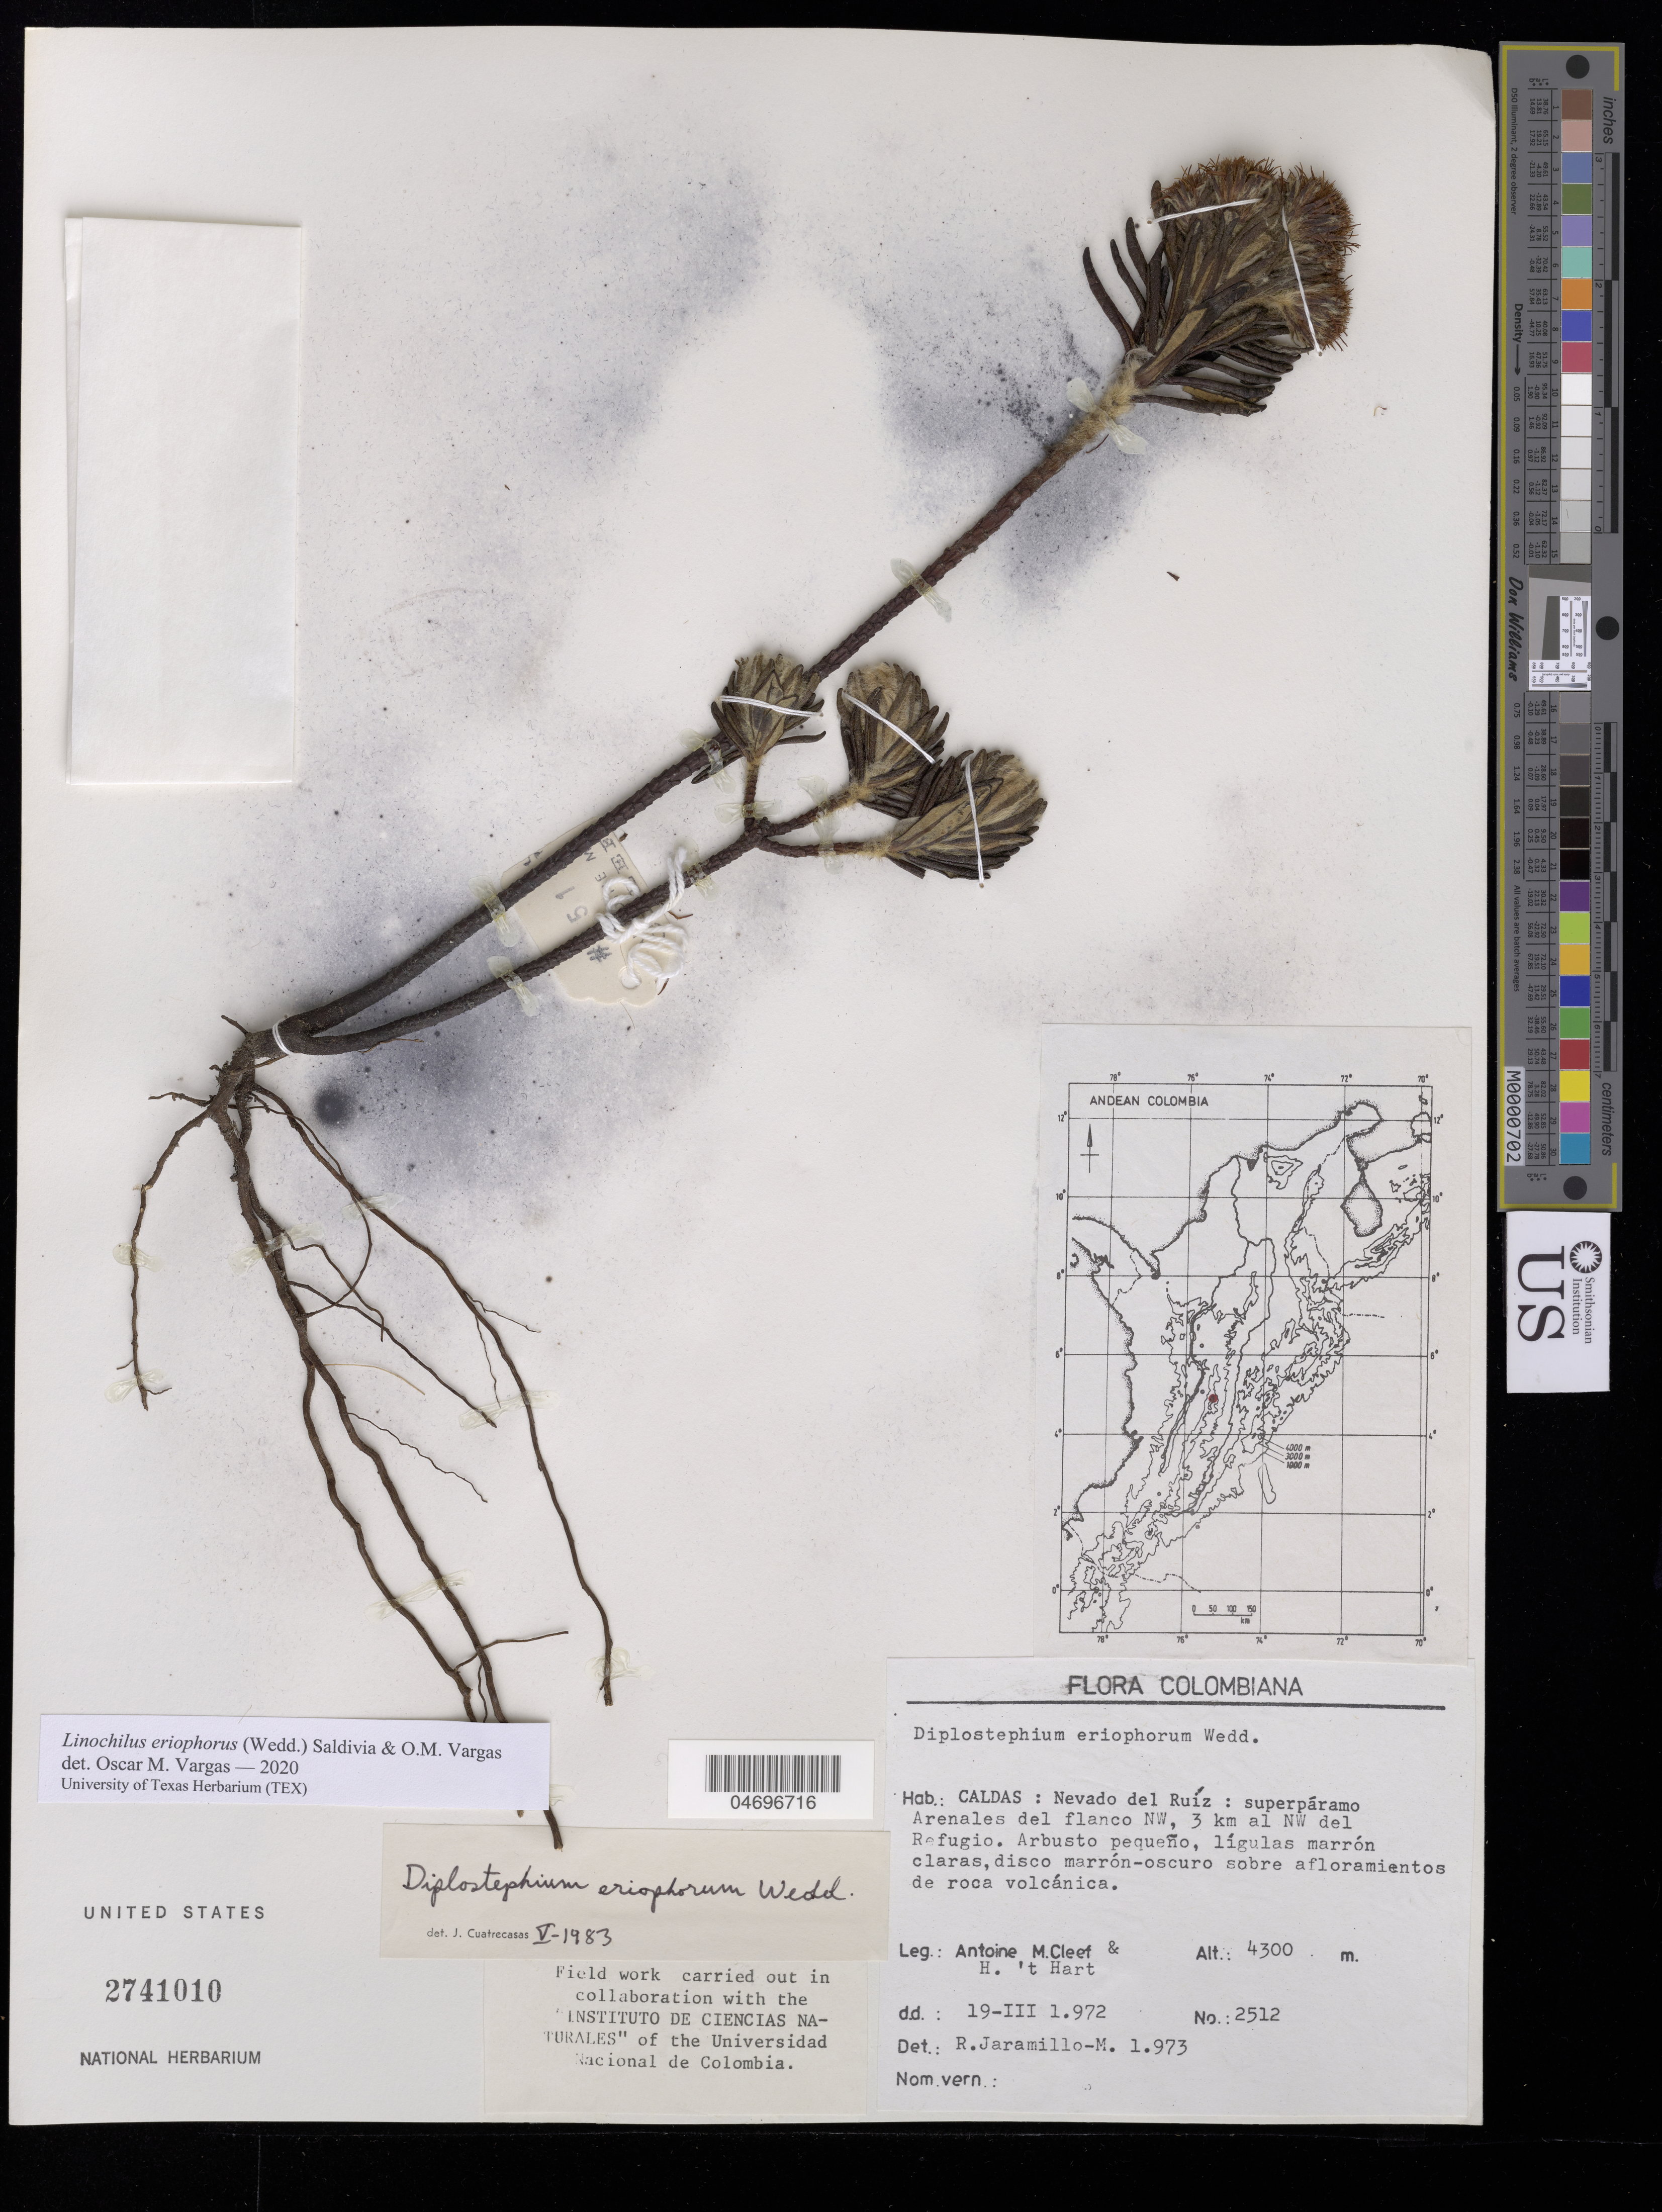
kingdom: Plantae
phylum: Tracheophyta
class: Magnoliopsida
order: Asterales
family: Asteraceae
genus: Linochilus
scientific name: Linochilus eriophorus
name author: (Wedd.) Saldivia & O.M. Vargas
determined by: Vargas, Oscar M.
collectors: A. M. Cleef & H. Hart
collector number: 2512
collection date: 1972-03-19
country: Colombia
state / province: Caldas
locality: Nevado del Ruíz: superpáramo Arenales del flanco NW, 3 km al NW del Refugio.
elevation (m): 4300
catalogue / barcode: US 2741010